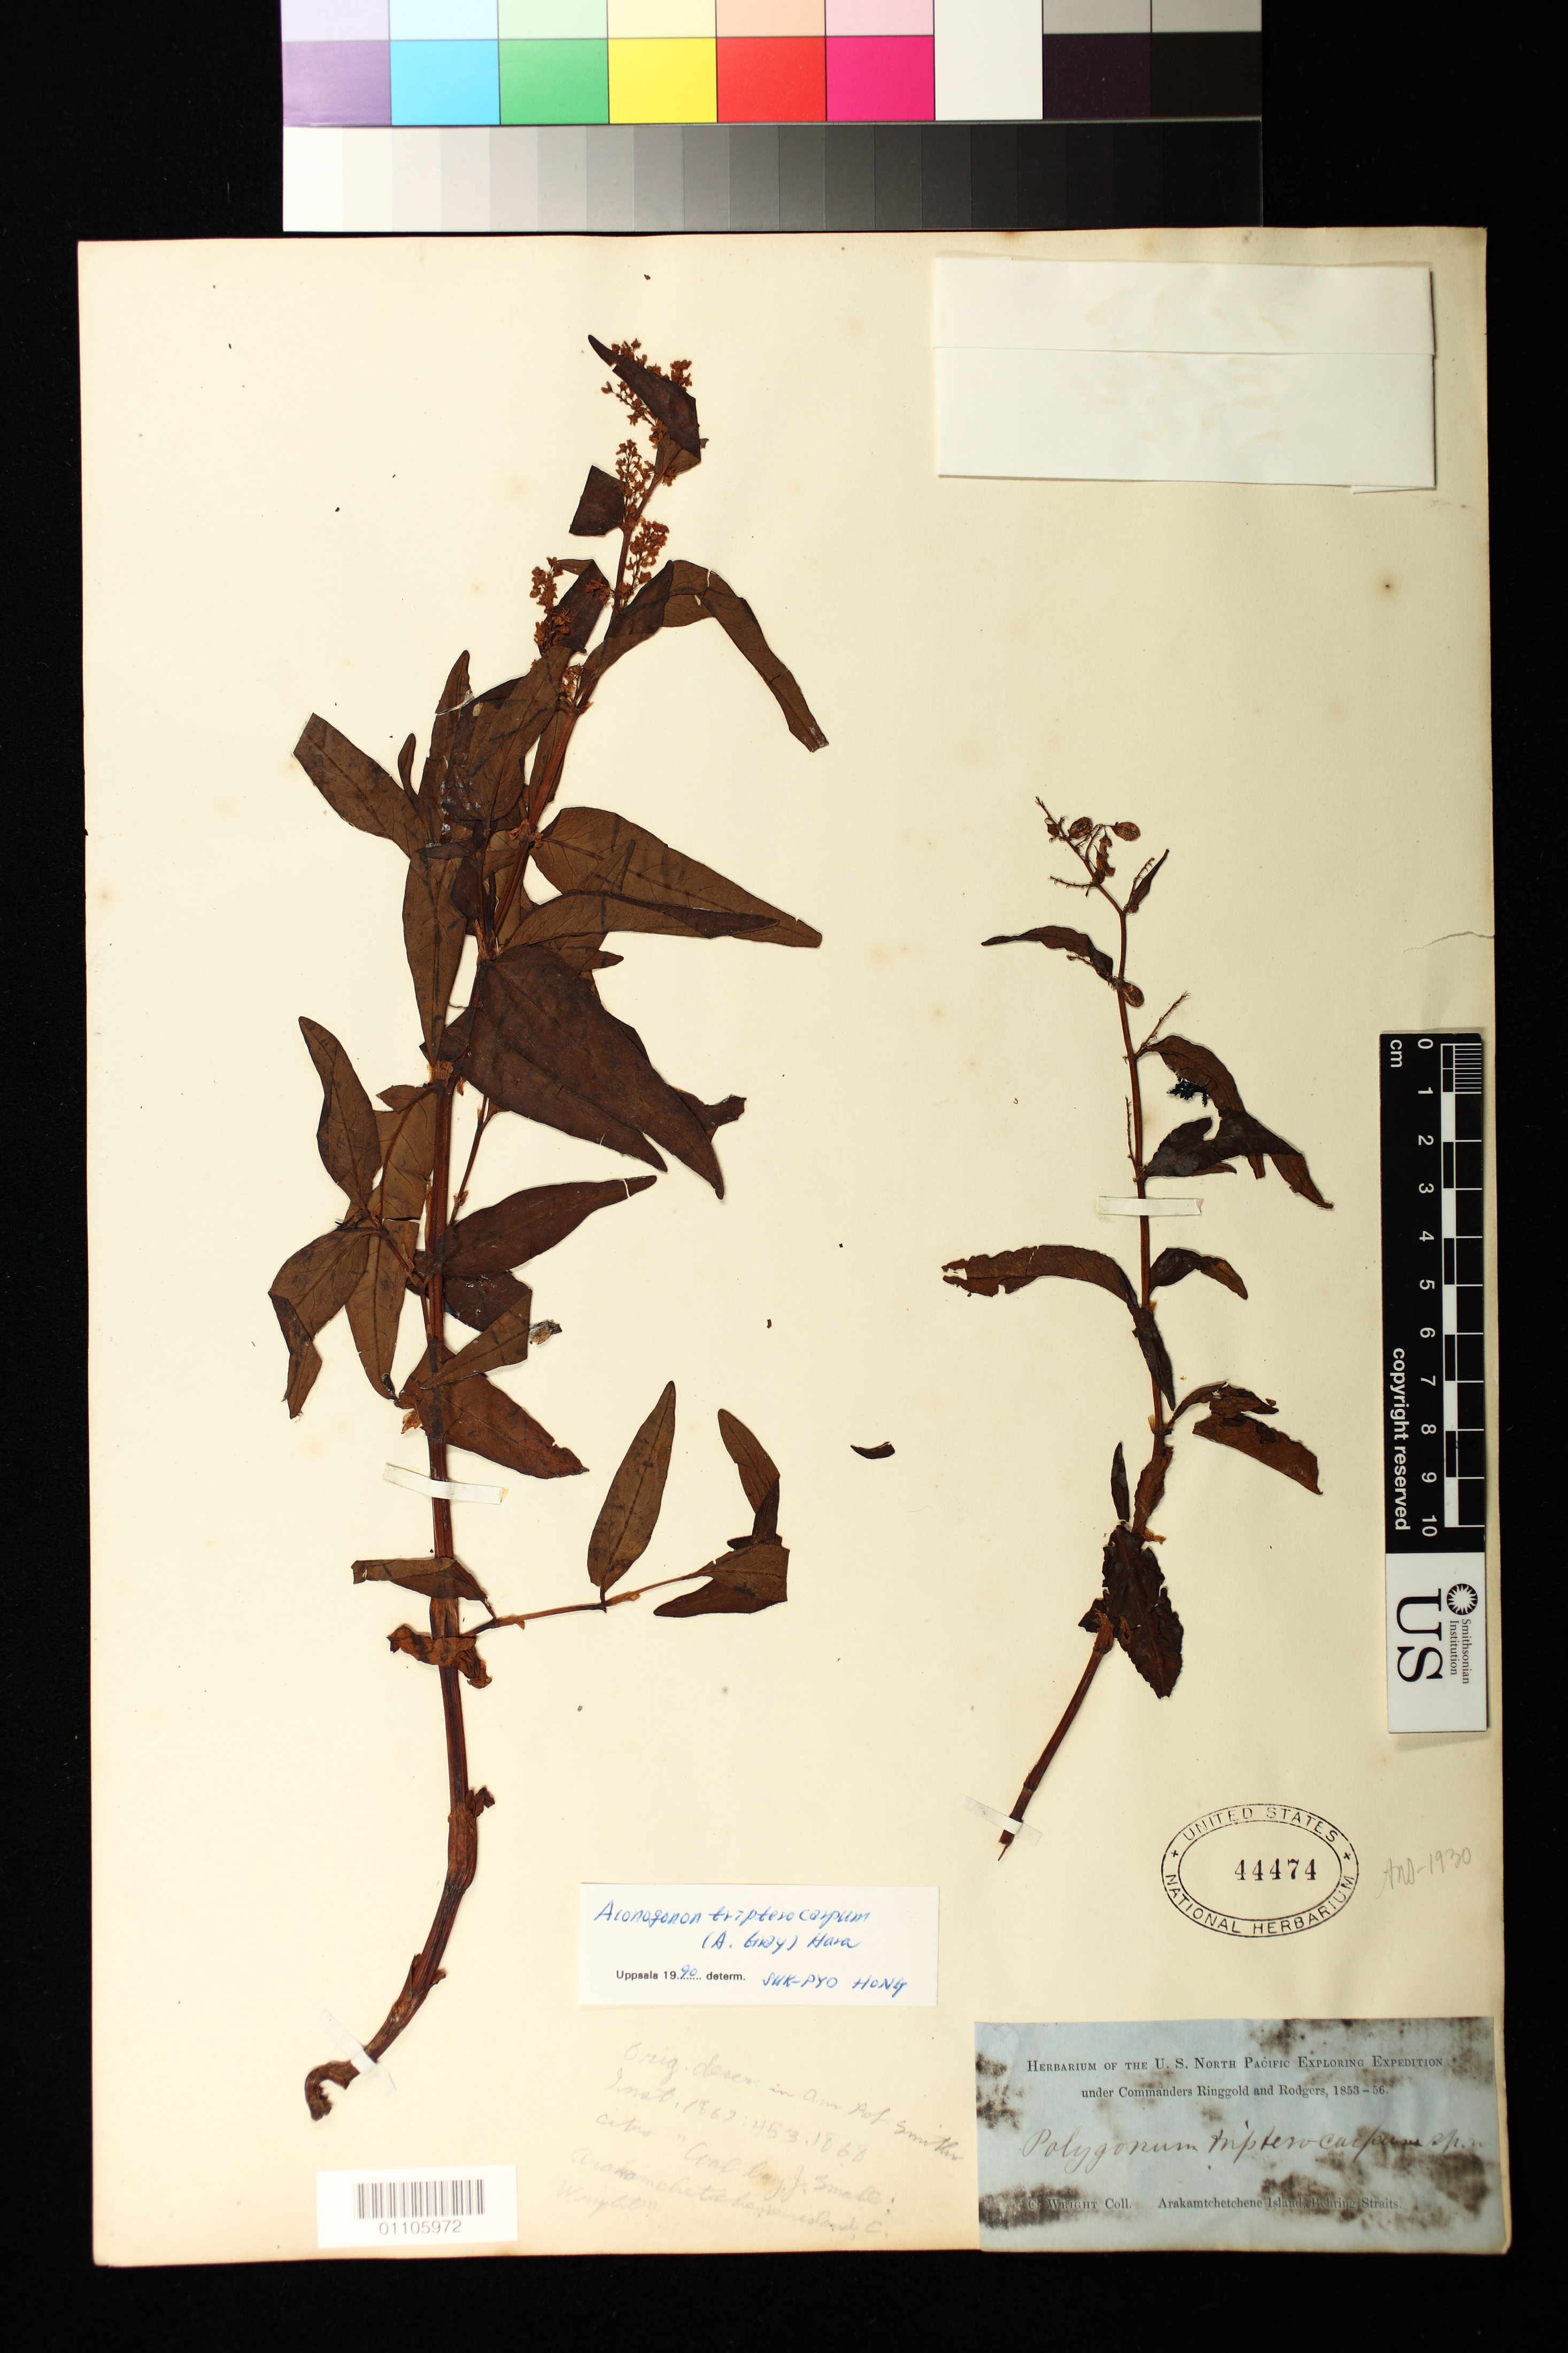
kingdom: Plantae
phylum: Tracheophyta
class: Magnoliopsida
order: Caryophyllales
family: Polygonaceae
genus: Polygonum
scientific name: Polygonum tripterocarpum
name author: A. Gray in Rothr.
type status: Syntype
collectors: C. Wright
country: Russian Federation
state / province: Chukotka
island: Arakamtchetchene Island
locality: Arakamtchetchene Island, Behring Straits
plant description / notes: Rothrock places the description from "Professor Gray's MSS" in quotation marks, suggesting the author citation should be "A. Gray in Rothrock", not "A. Gray ex Rothrock".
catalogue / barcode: US 44474